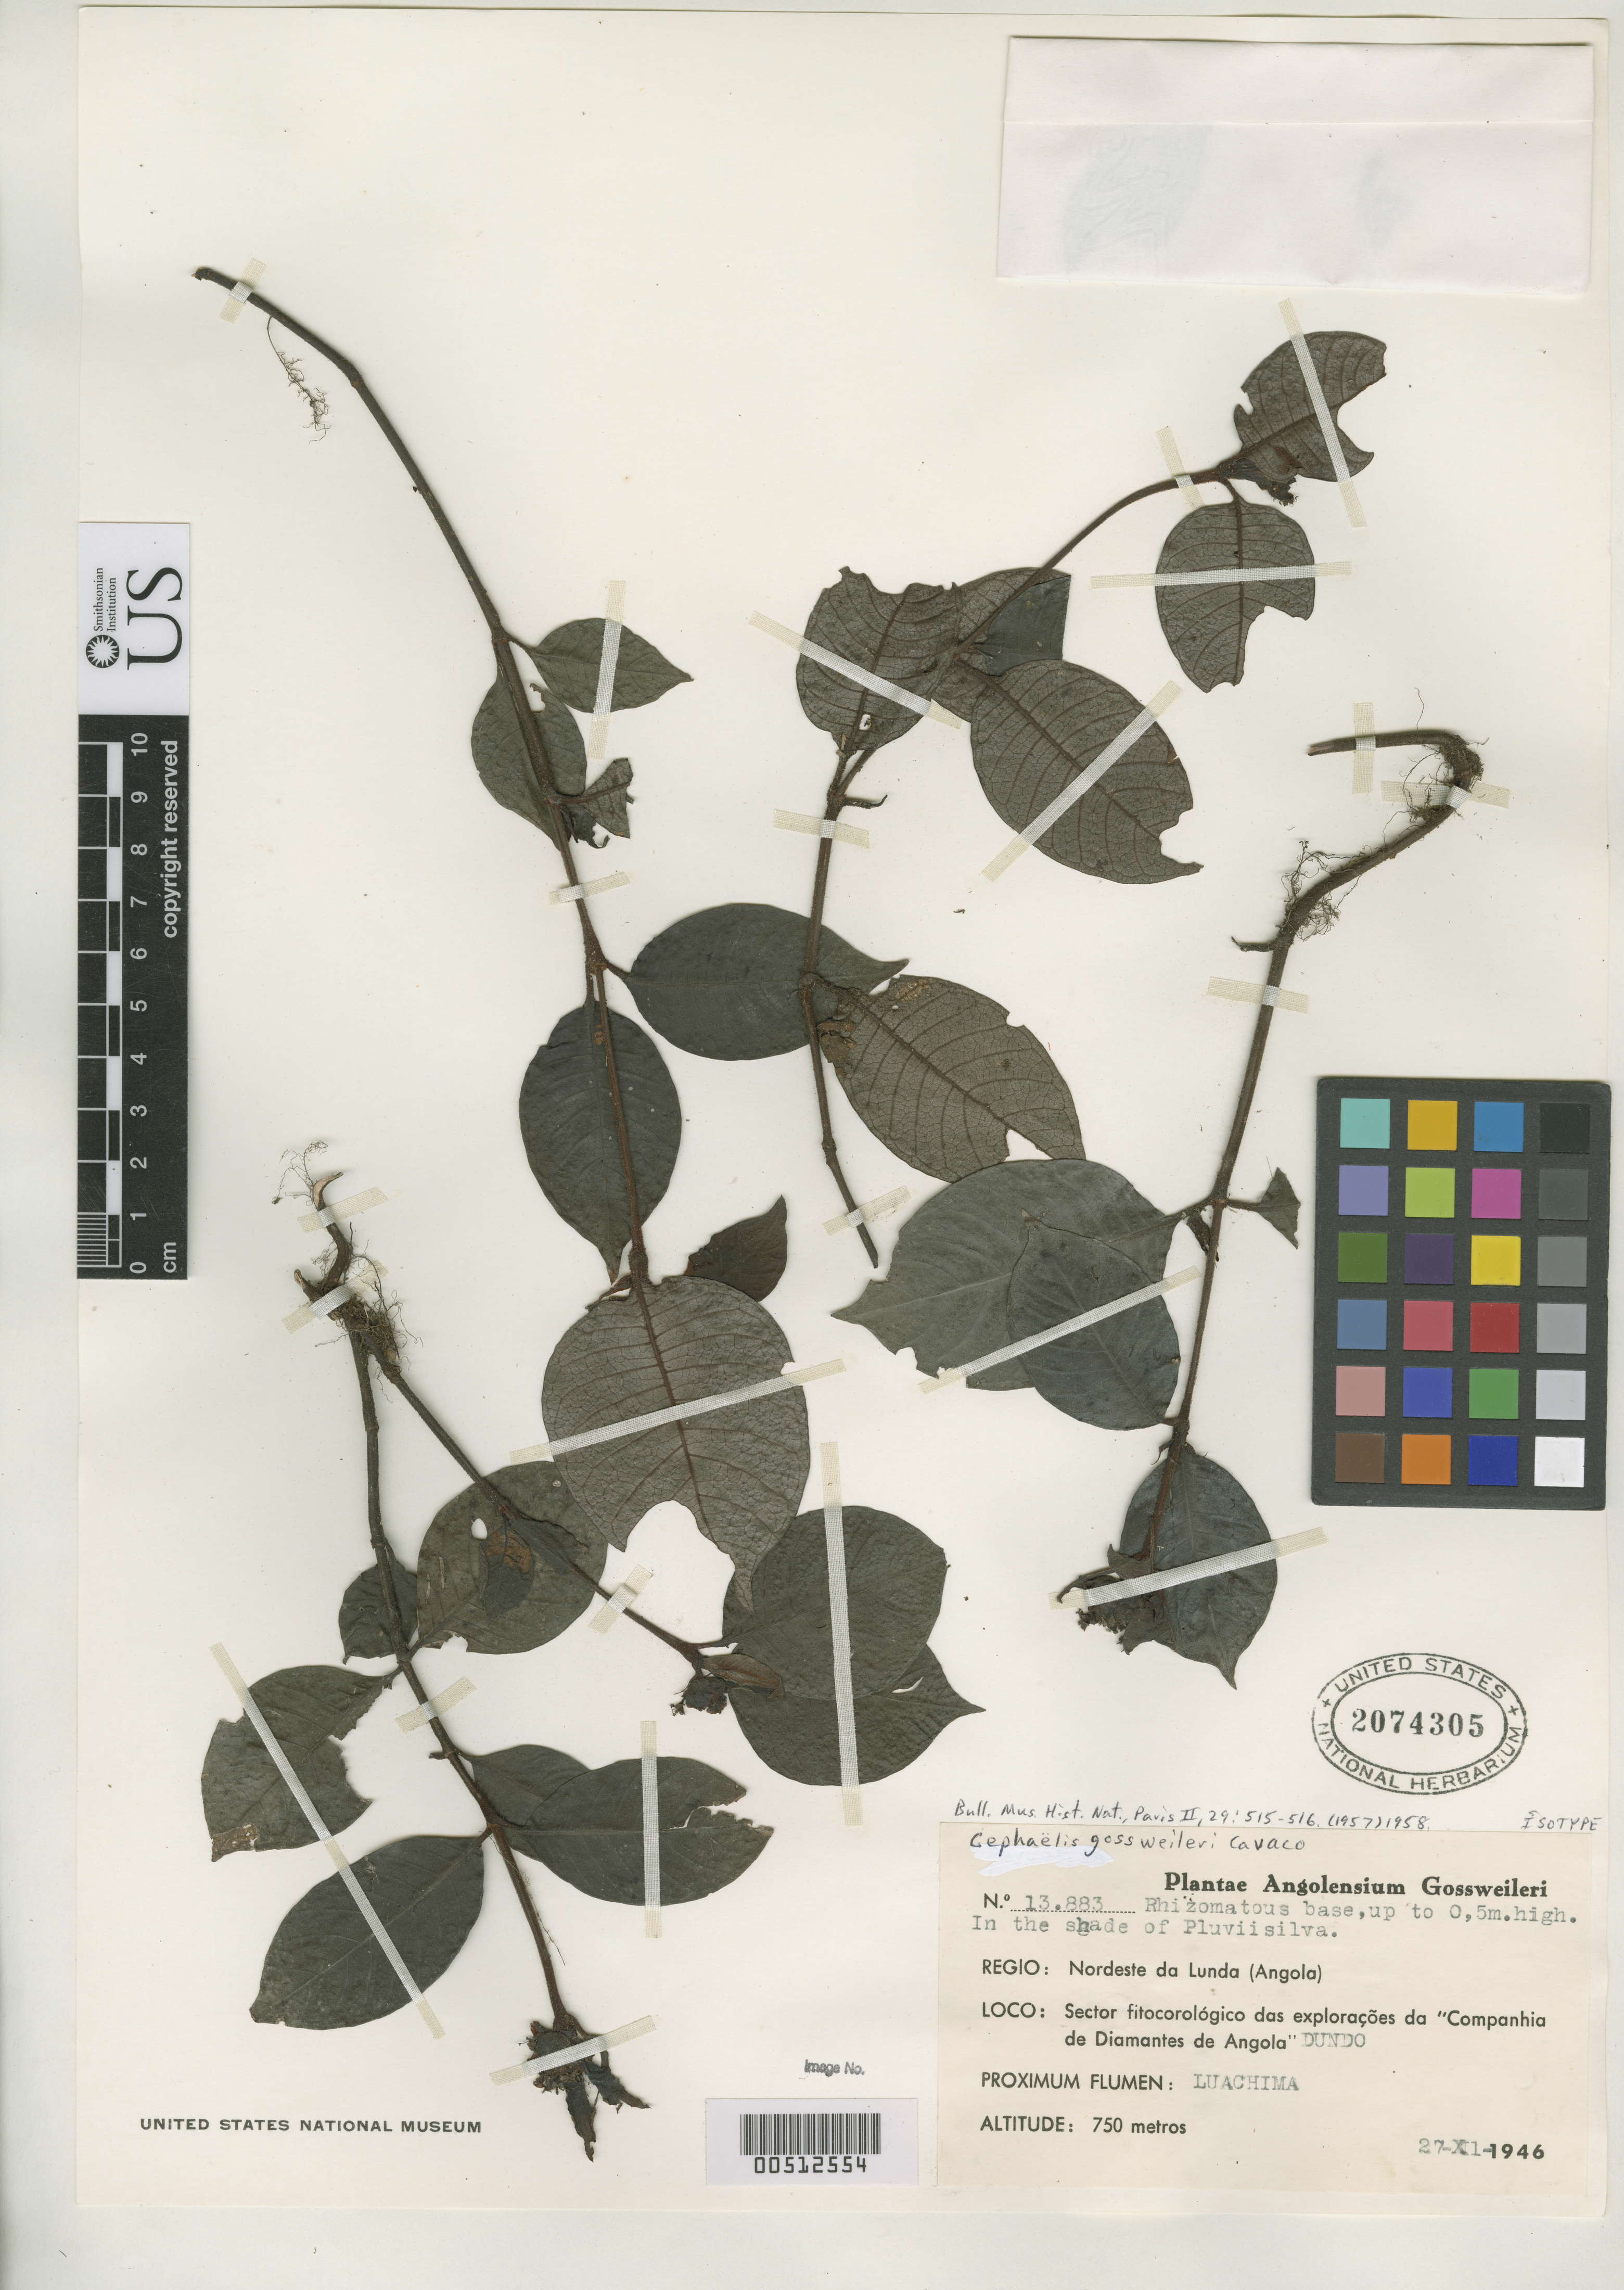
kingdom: Plantae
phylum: Tracheophyta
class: Magnoliopsida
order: Gentianales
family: Rubiaceae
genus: Cephaelis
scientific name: Cephaelis gossweileri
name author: Cavaco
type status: Isotype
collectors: J. Gossweiler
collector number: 13883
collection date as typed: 27 Nov 1946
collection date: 1946-11-27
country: Angola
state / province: Lunda Norte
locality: Dundo, nordeste da Lunda, sector Fitocorologico das Exploracoes da Companhia de Diamantes de Angolo.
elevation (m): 750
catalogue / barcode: US 2074305